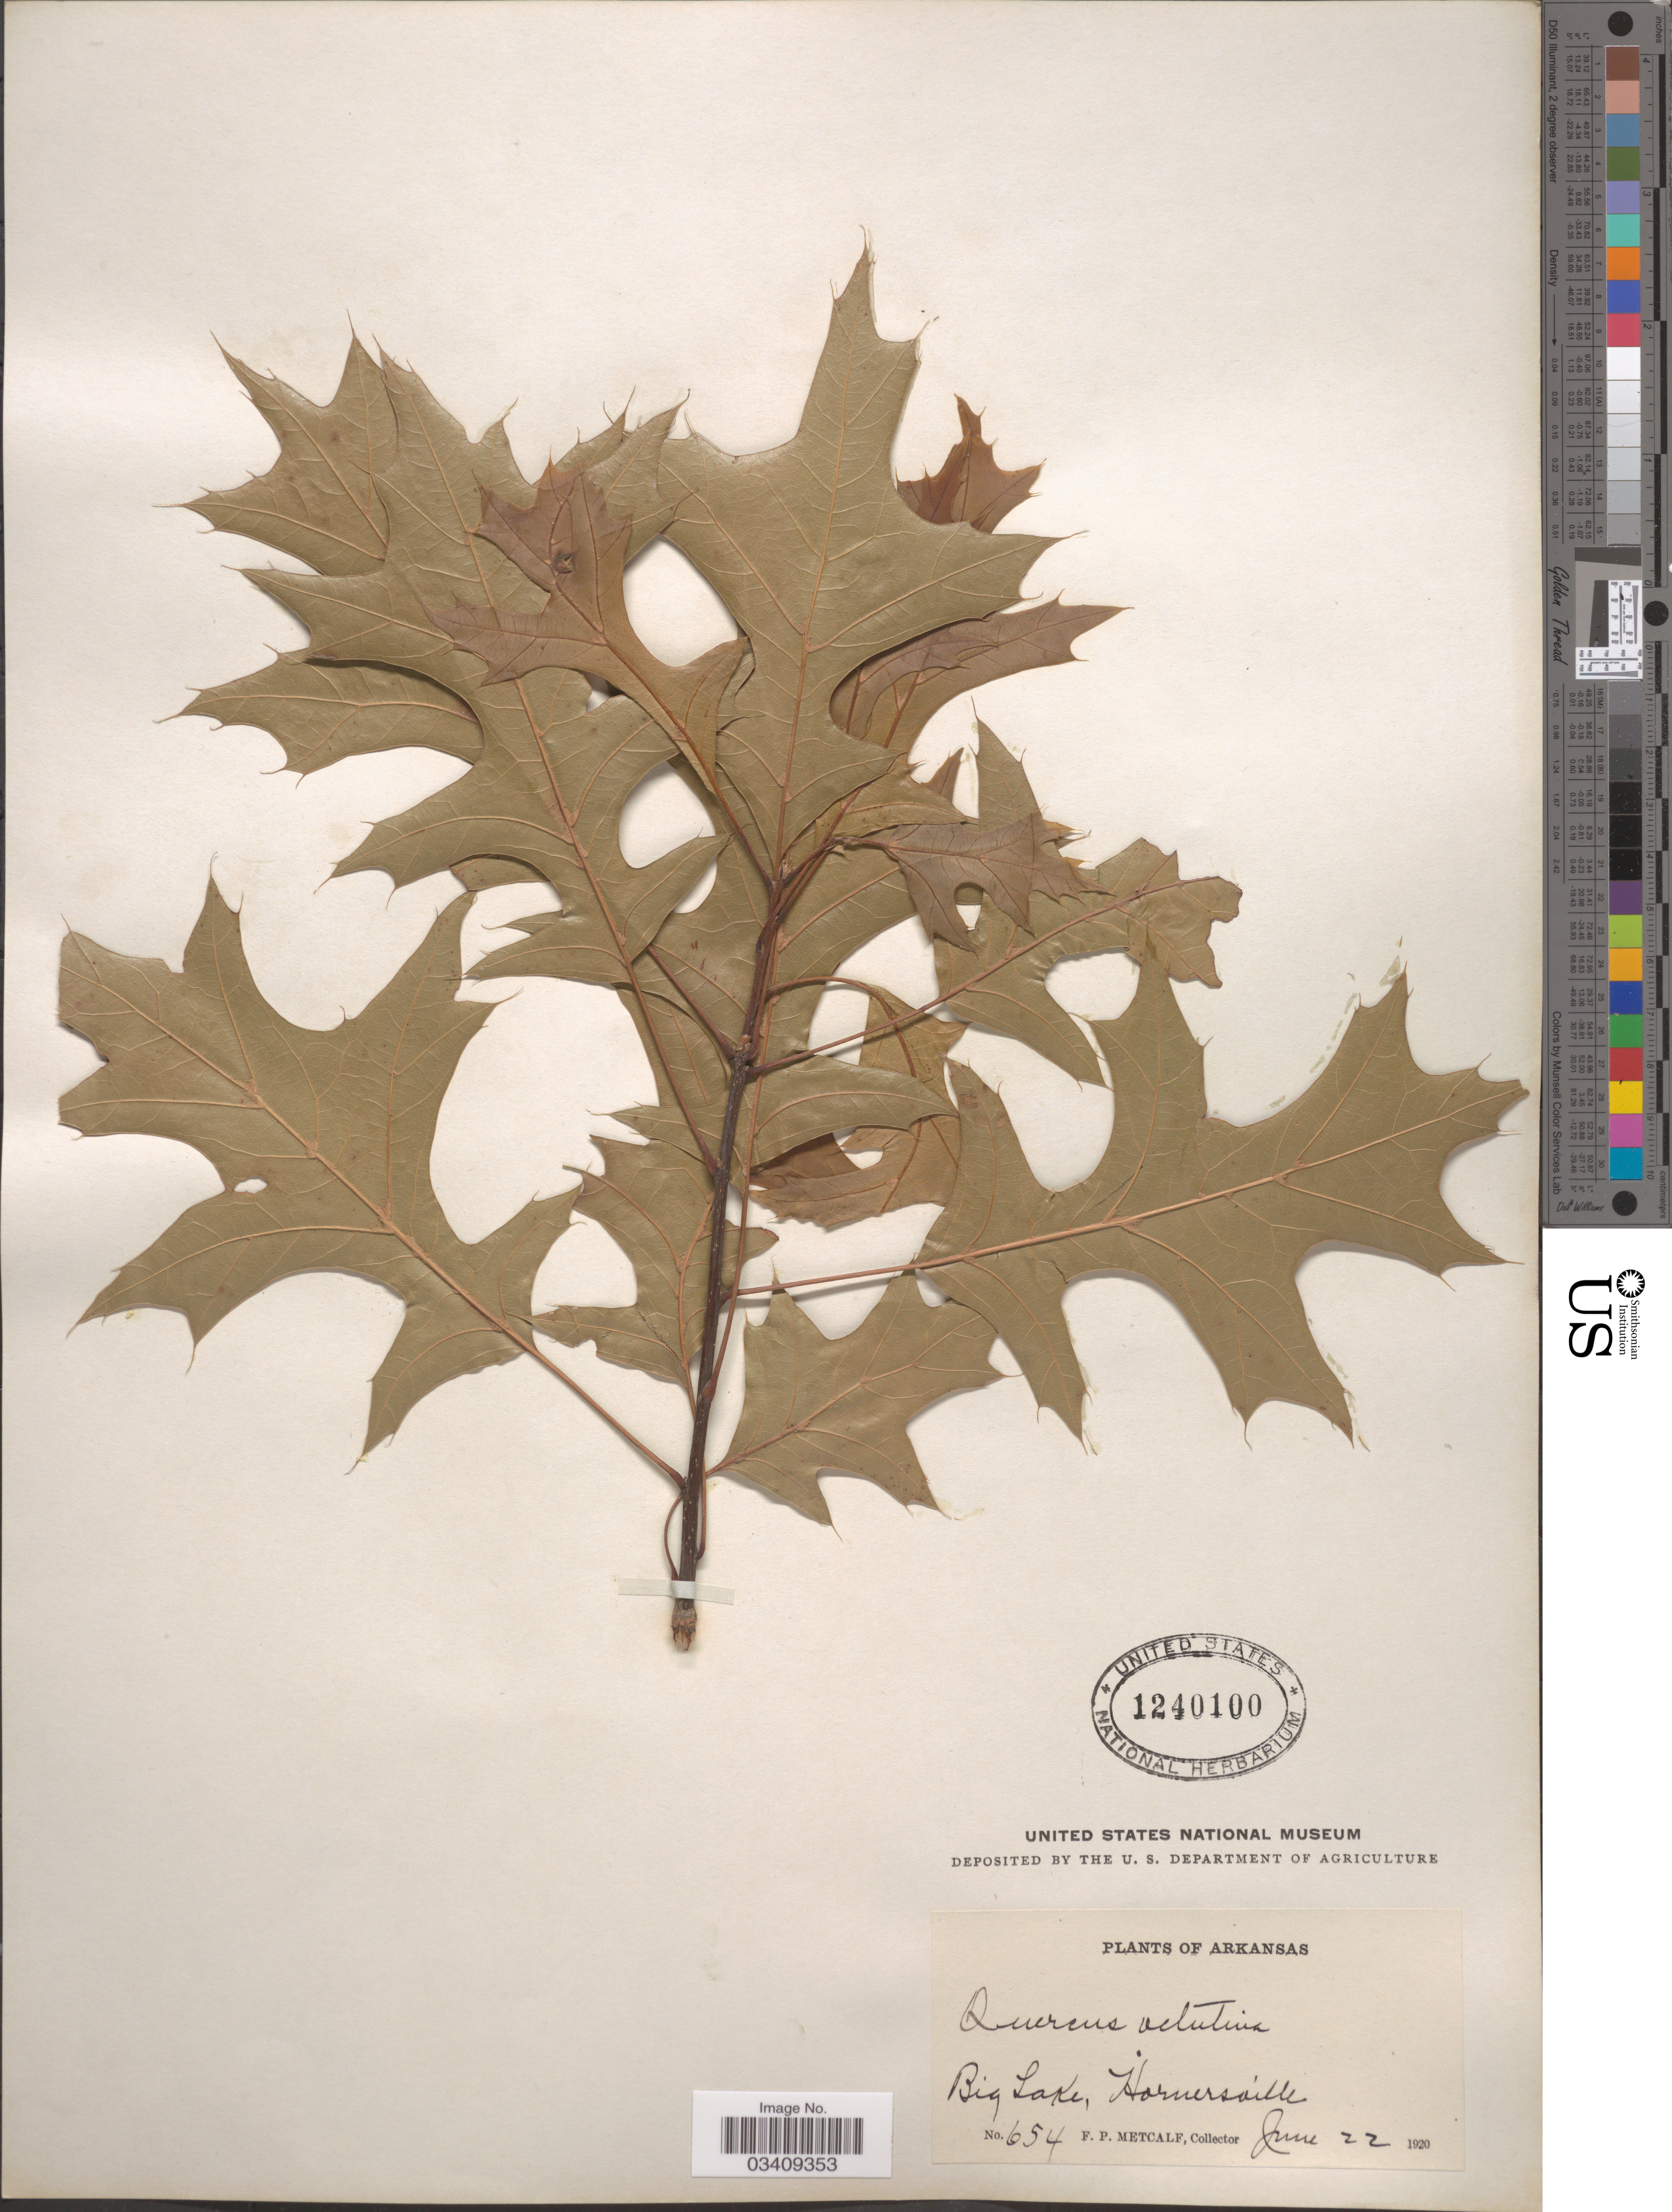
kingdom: Plantae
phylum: Tracheophyta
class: Magnoliopsida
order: Fagales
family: Fagaceae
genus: Quercus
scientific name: Quercus velutina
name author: Lam.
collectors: F. Metcalf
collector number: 654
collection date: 1920-06-22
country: United States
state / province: Arkansas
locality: Big Lake, Hornersville.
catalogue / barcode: US 1240100